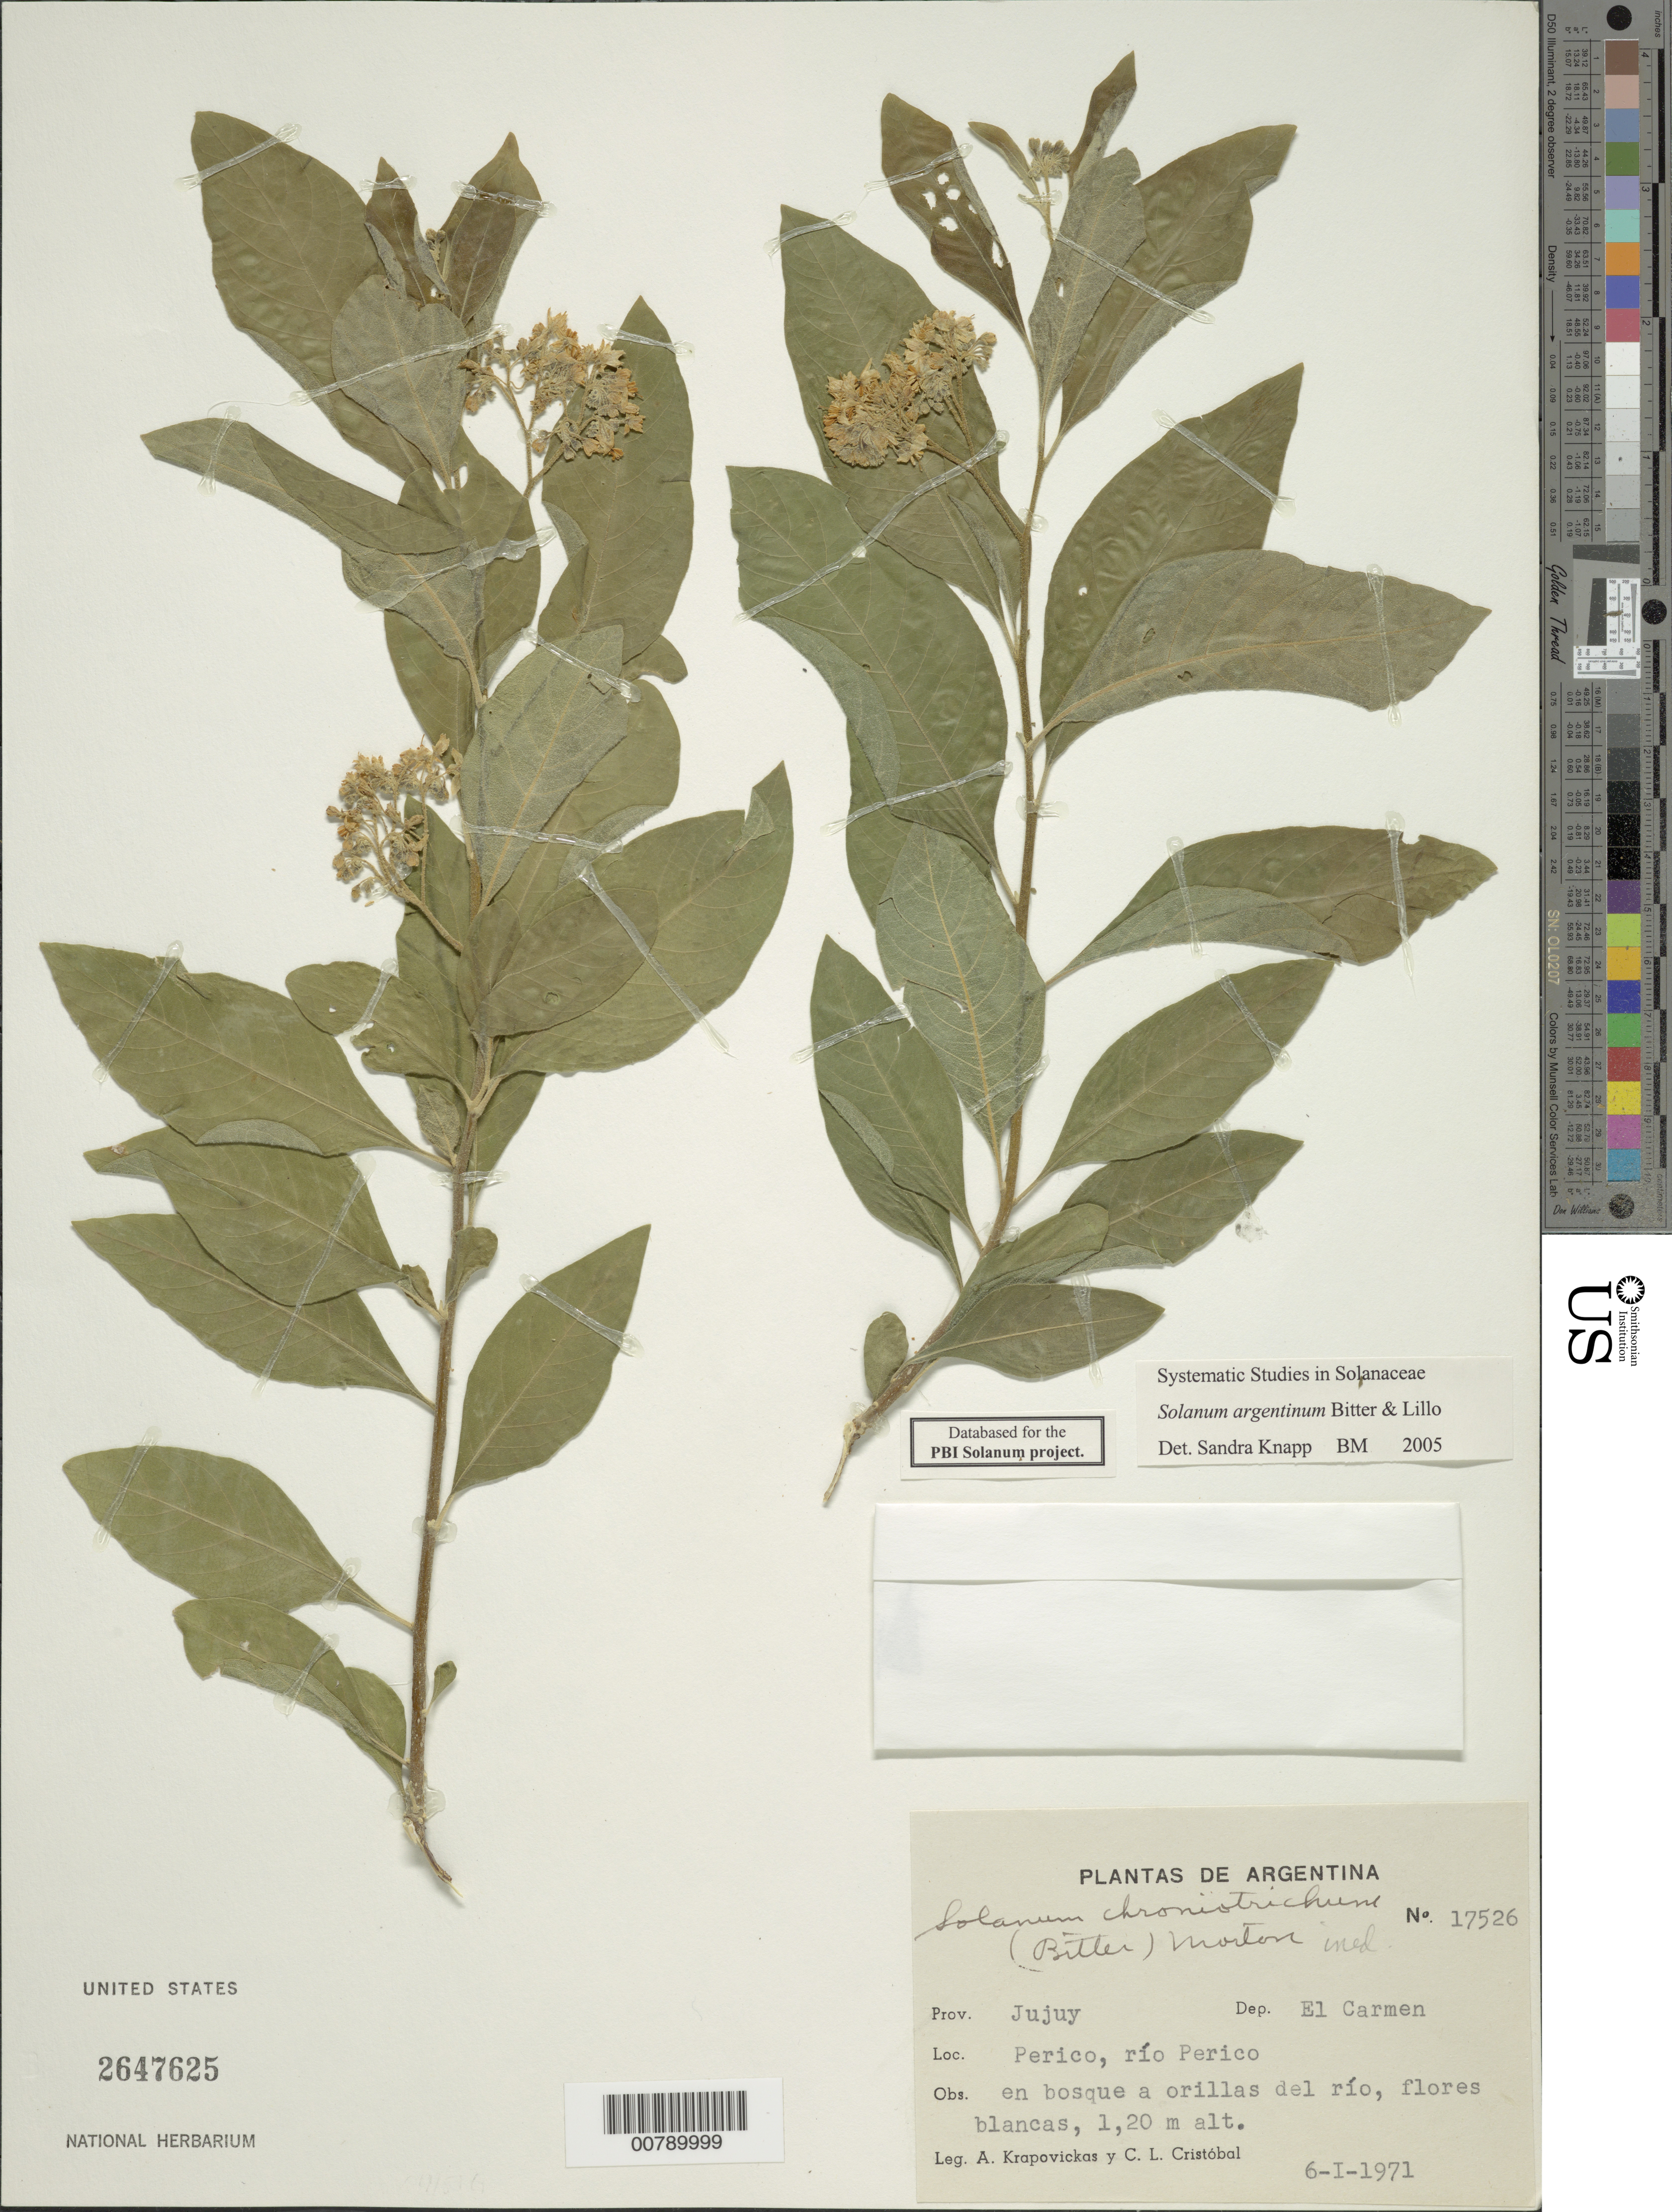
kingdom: Plantae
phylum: Tracheophyta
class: Magnoliopsida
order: Solanales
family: Solanaceae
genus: Solanum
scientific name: Solanum argentinum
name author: Bitter & Lillo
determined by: Knapp, S. D.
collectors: A. Krapovickas & C. L. Cristóbal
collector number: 17526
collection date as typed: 6 Jan 1971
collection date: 1971-01-06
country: Argentina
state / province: Jujuy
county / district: El Carmen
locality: Río Perico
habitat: en bosque a orillas de río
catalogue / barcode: US 2647625